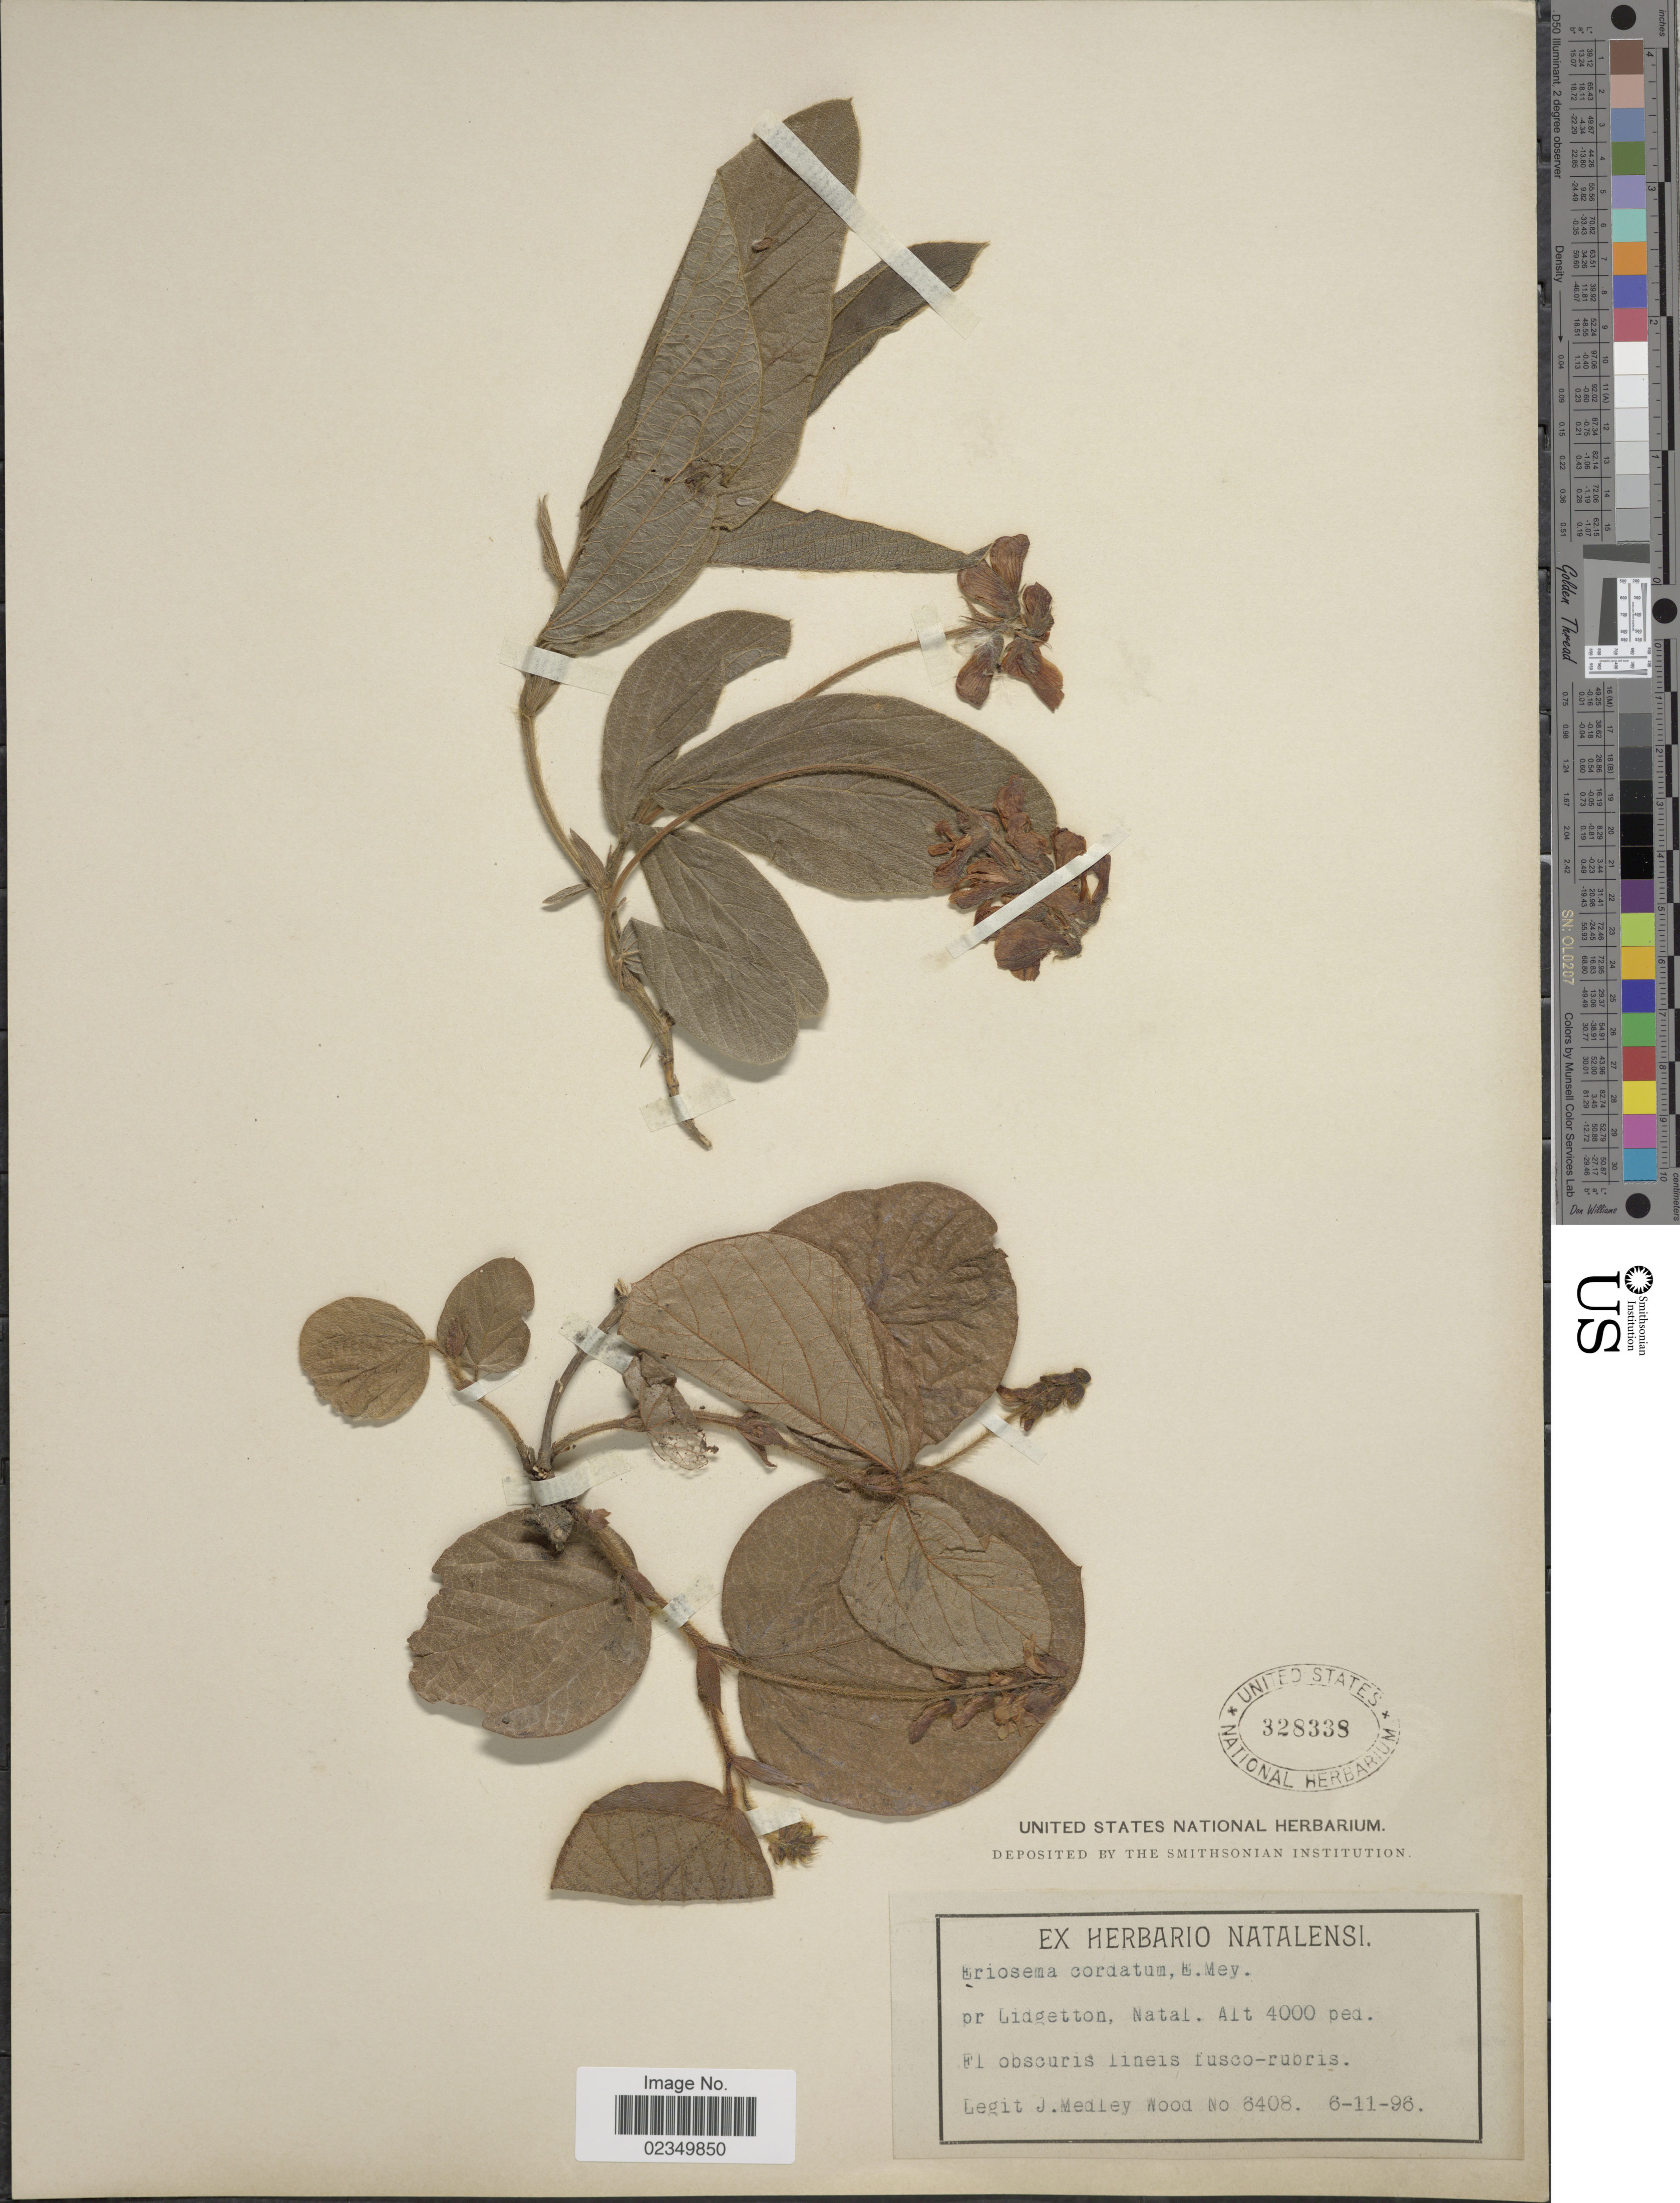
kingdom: Plantae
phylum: Tracheophyta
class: Magnoliopsida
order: Fabales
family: Fabaceae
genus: Eriosema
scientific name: Eriosema cordatum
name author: E. Mey.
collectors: J. Medley Wood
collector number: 6408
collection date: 1896-11-06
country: South Africa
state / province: KwaZulu-Natal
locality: Pr Lidgetton, Natal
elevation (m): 1219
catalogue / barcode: US 328338